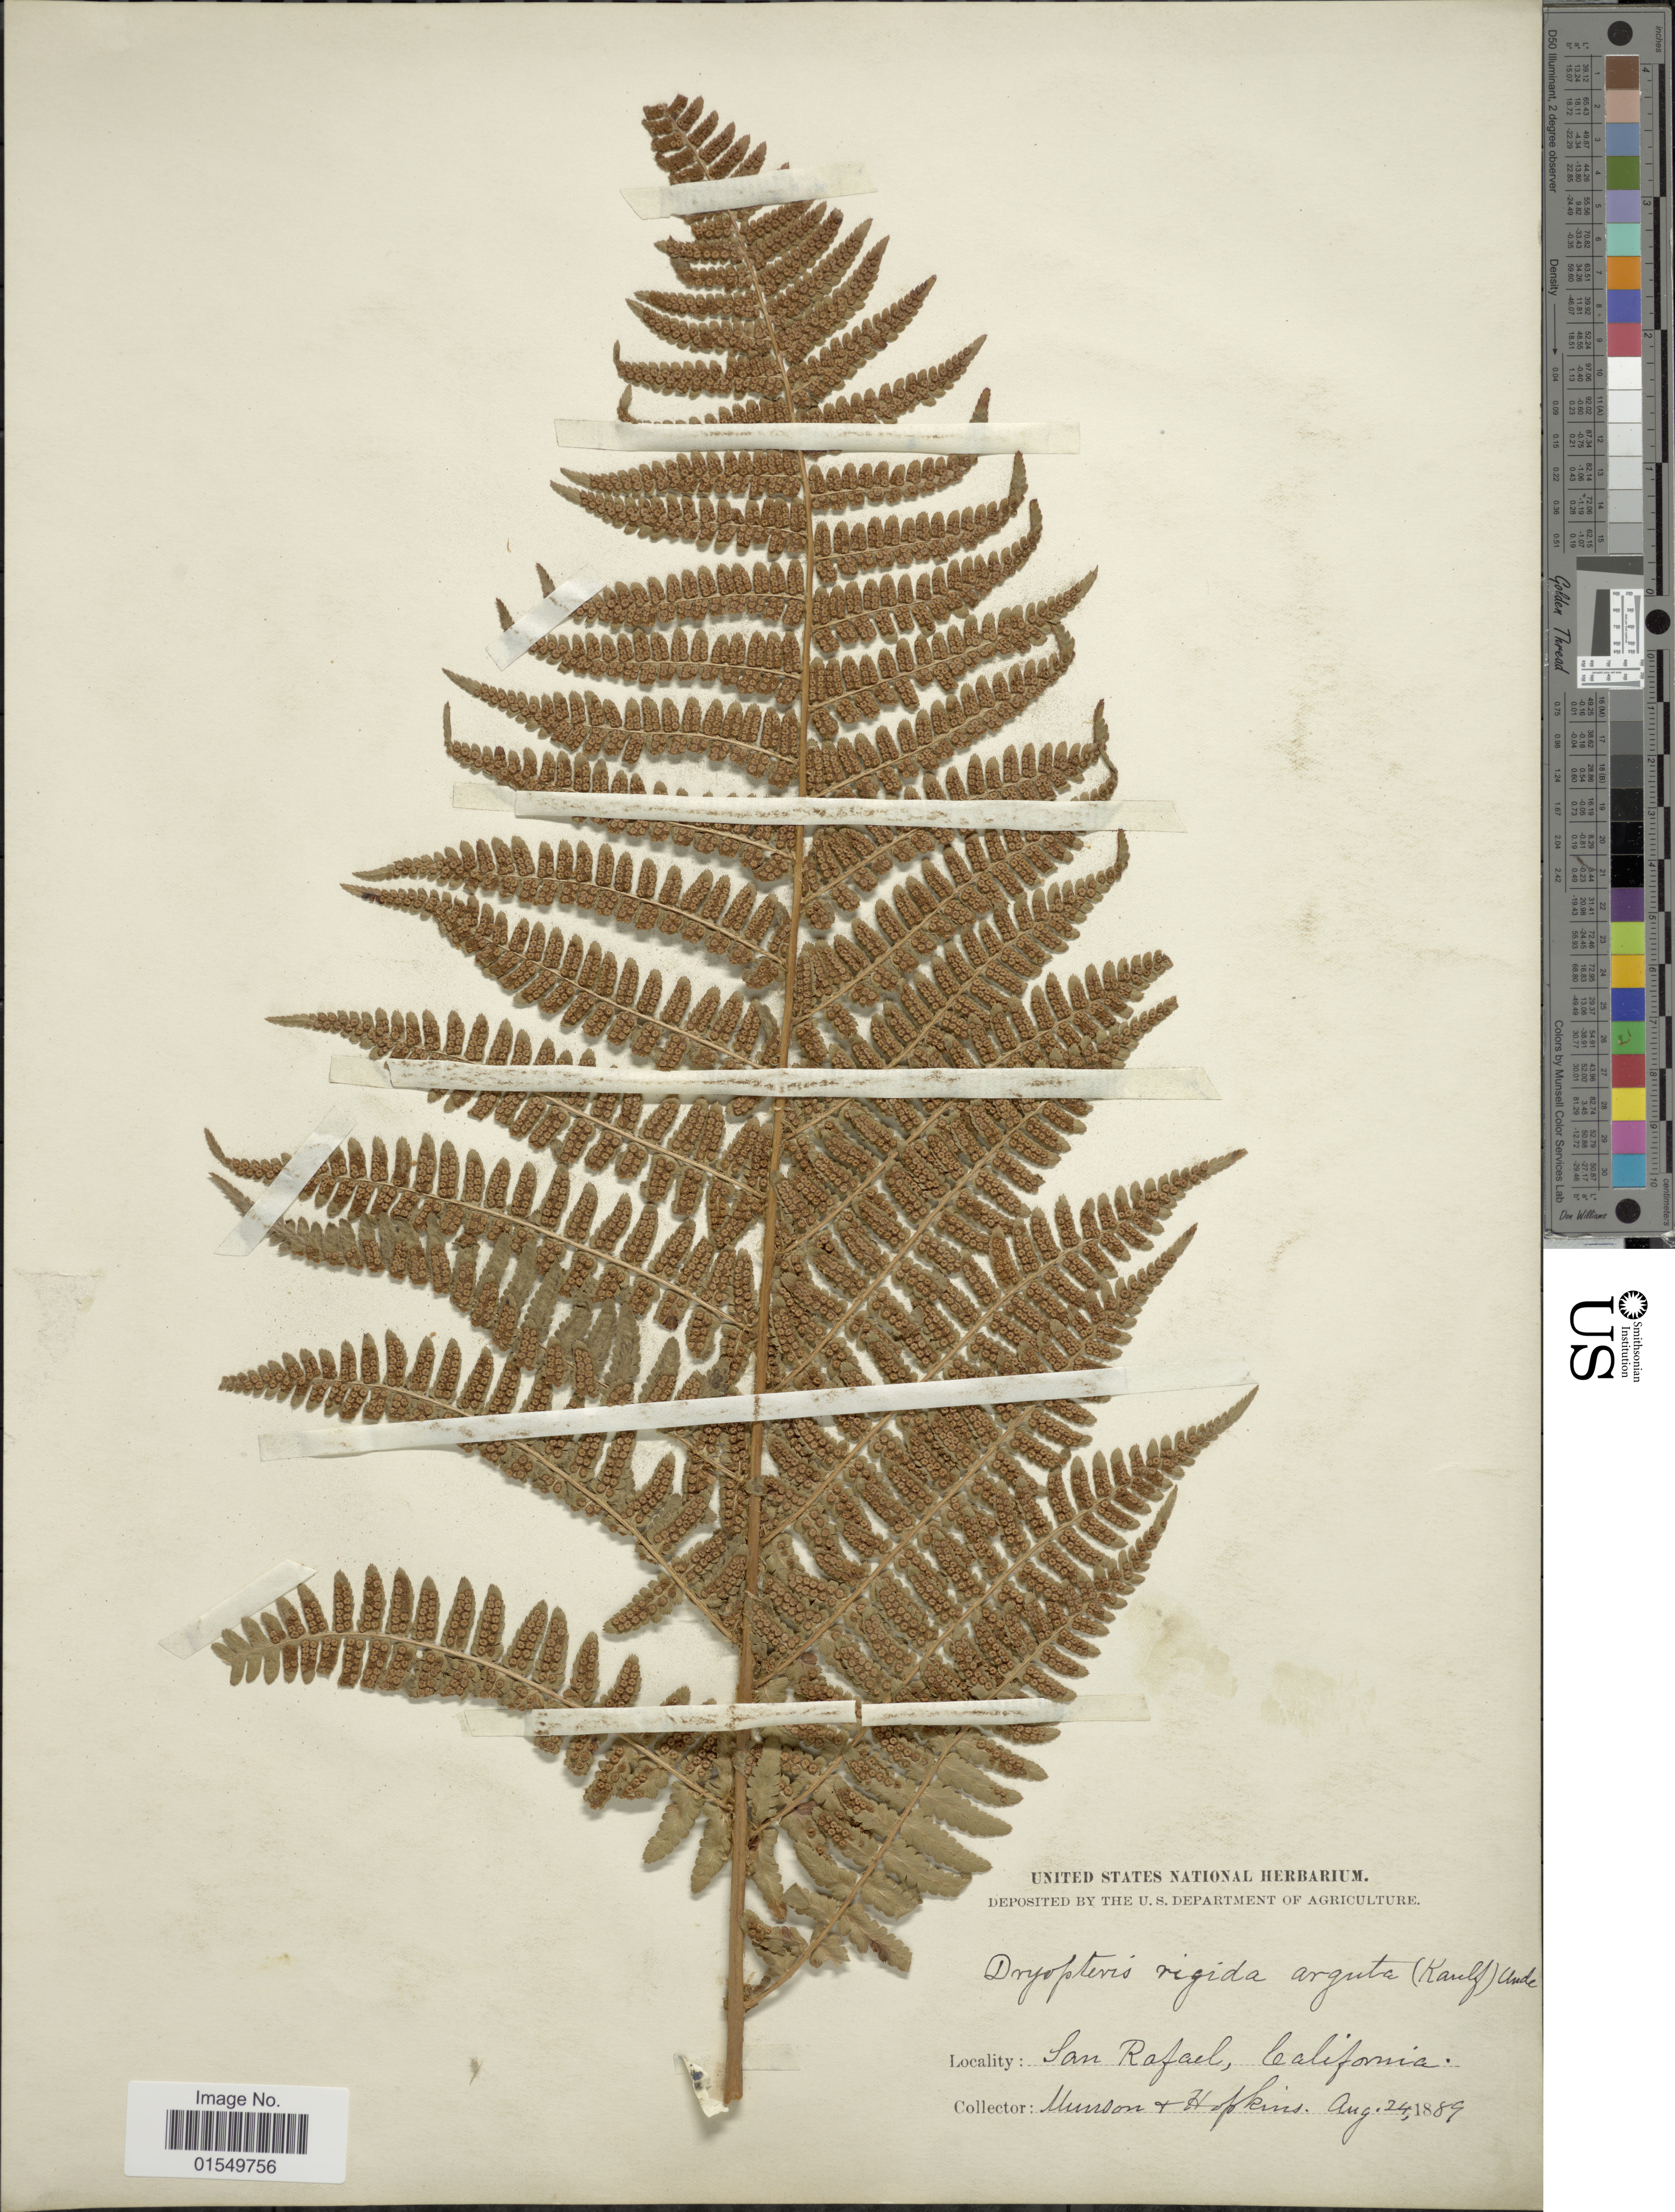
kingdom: Plantae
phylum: Tracheophyta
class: Polypodiopsida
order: Polypodiales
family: Dryopteridaceae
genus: Dryopteris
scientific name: Dryopteris arguta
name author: (Kaulf.) Maxon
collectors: -. Munson & -. Hopkins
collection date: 1889-08-24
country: United States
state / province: California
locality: San Rafael